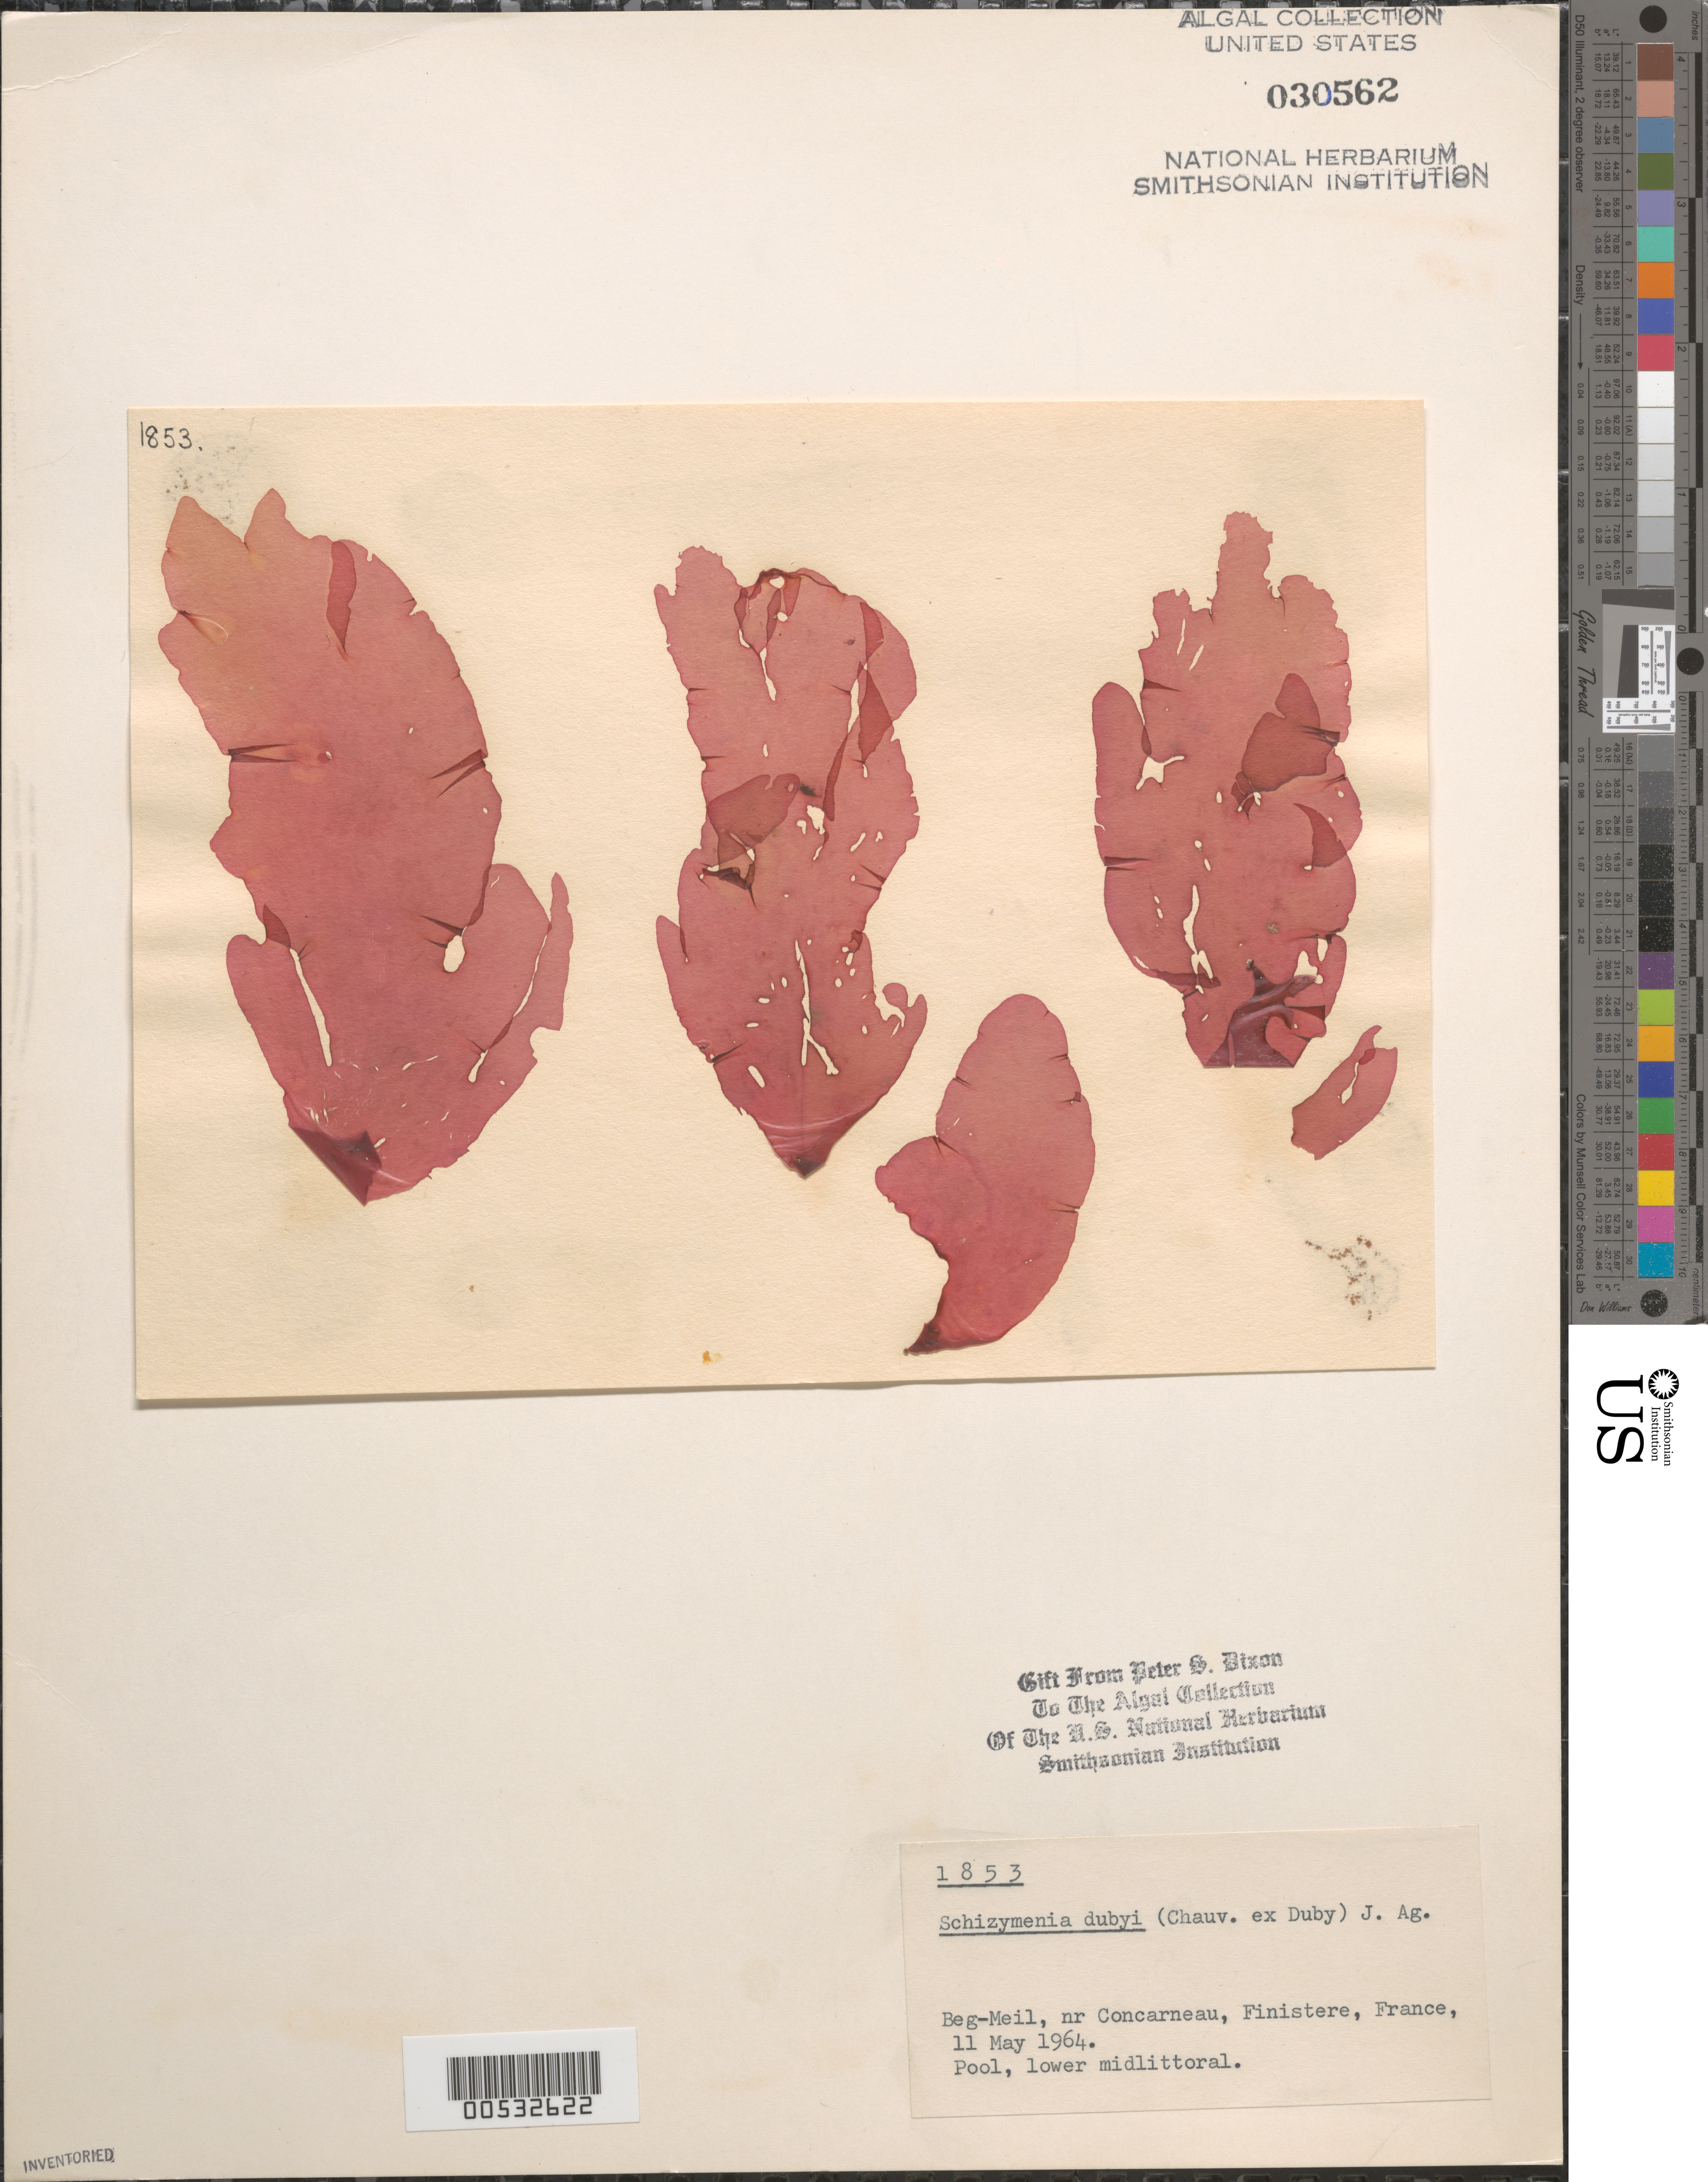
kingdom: Plantae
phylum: Rhodophyta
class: Florideophyceae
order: Nemastomatales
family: Schizymeniaceae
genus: Schizymenia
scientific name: Schizymenia dubyi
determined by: Dixon, P. S.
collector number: PSD 1853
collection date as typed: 11 May 1964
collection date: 1964-05-11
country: France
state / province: Bretagne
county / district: Finistère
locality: Beg-meil, near concarneau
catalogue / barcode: US 30562